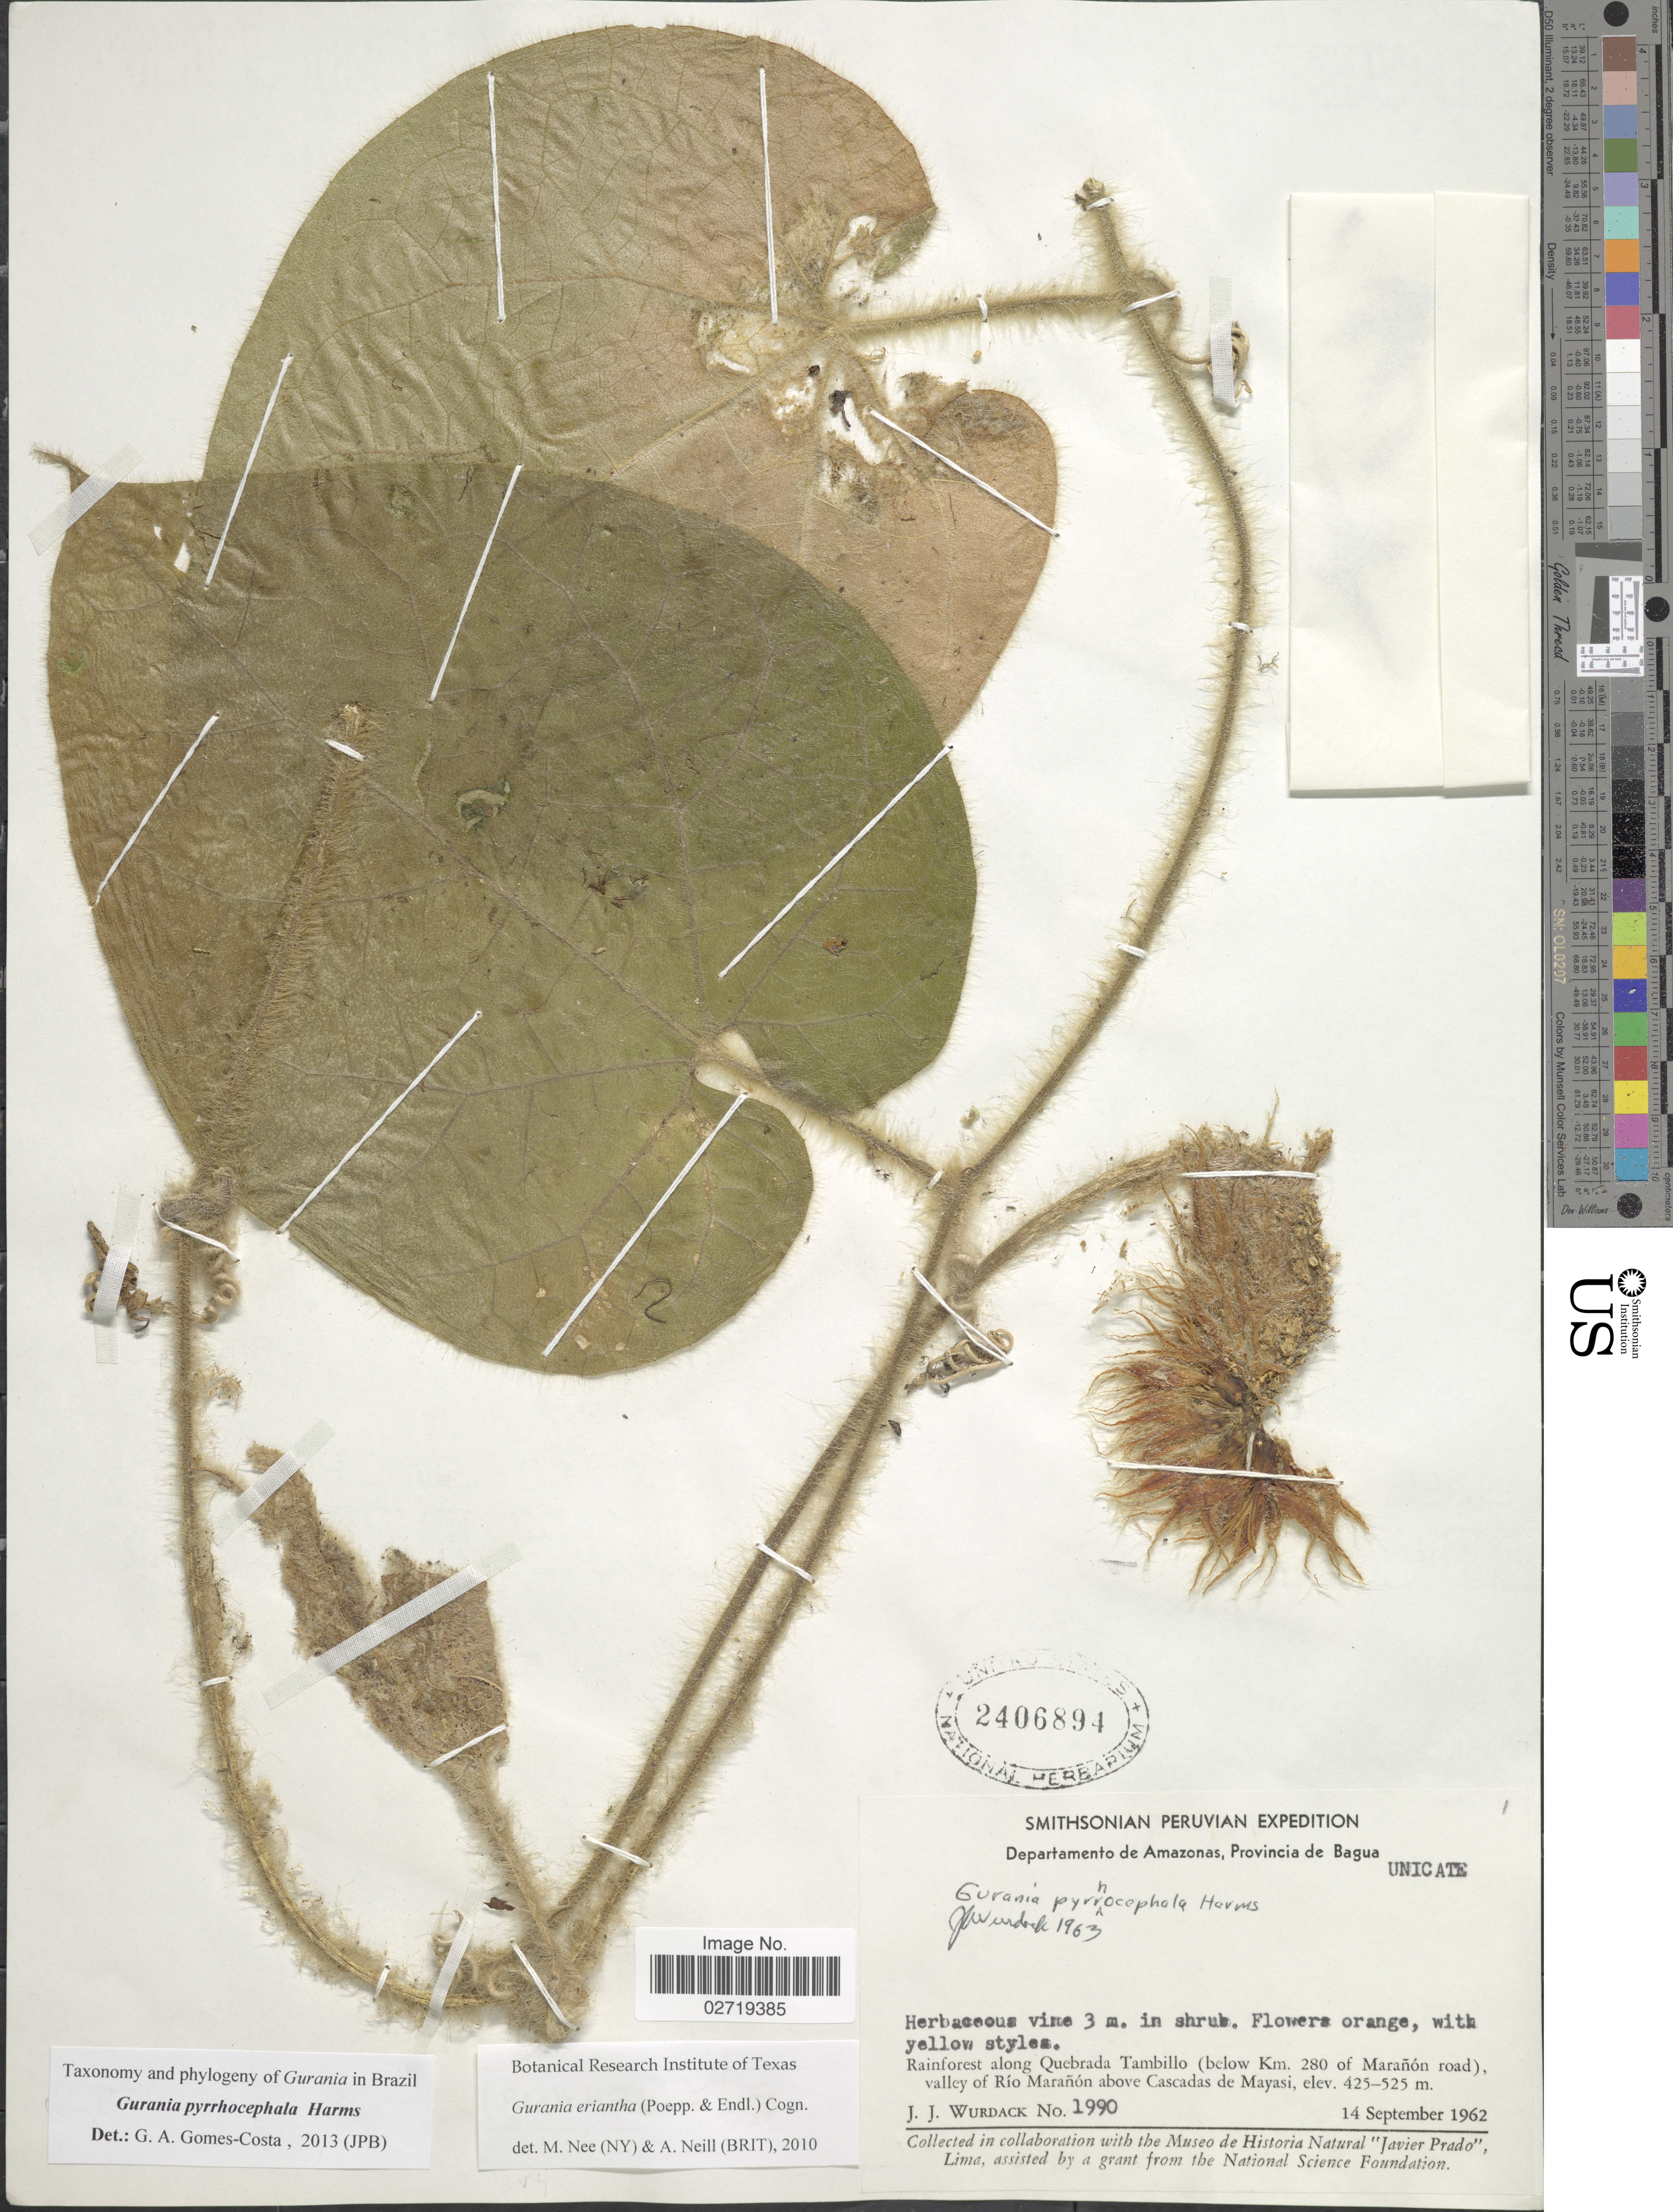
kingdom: Plantae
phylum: Tracheophyta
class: Magnoliopsida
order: Cucurbitales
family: Cucurbitaceae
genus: Gurania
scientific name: Gurania pyrrhocephala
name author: Harms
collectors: J. J. Wurdack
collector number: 1990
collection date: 1962-09-14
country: Peru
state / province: Amazonas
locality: Departamento de Amazonas, Provincia de Bagua, Rainforest along Quebrada Tambillo (below Km 280 of Marañón road), valley of Río Marañón above Cascadas de Mayasi.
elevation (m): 425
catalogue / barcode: US 2406894